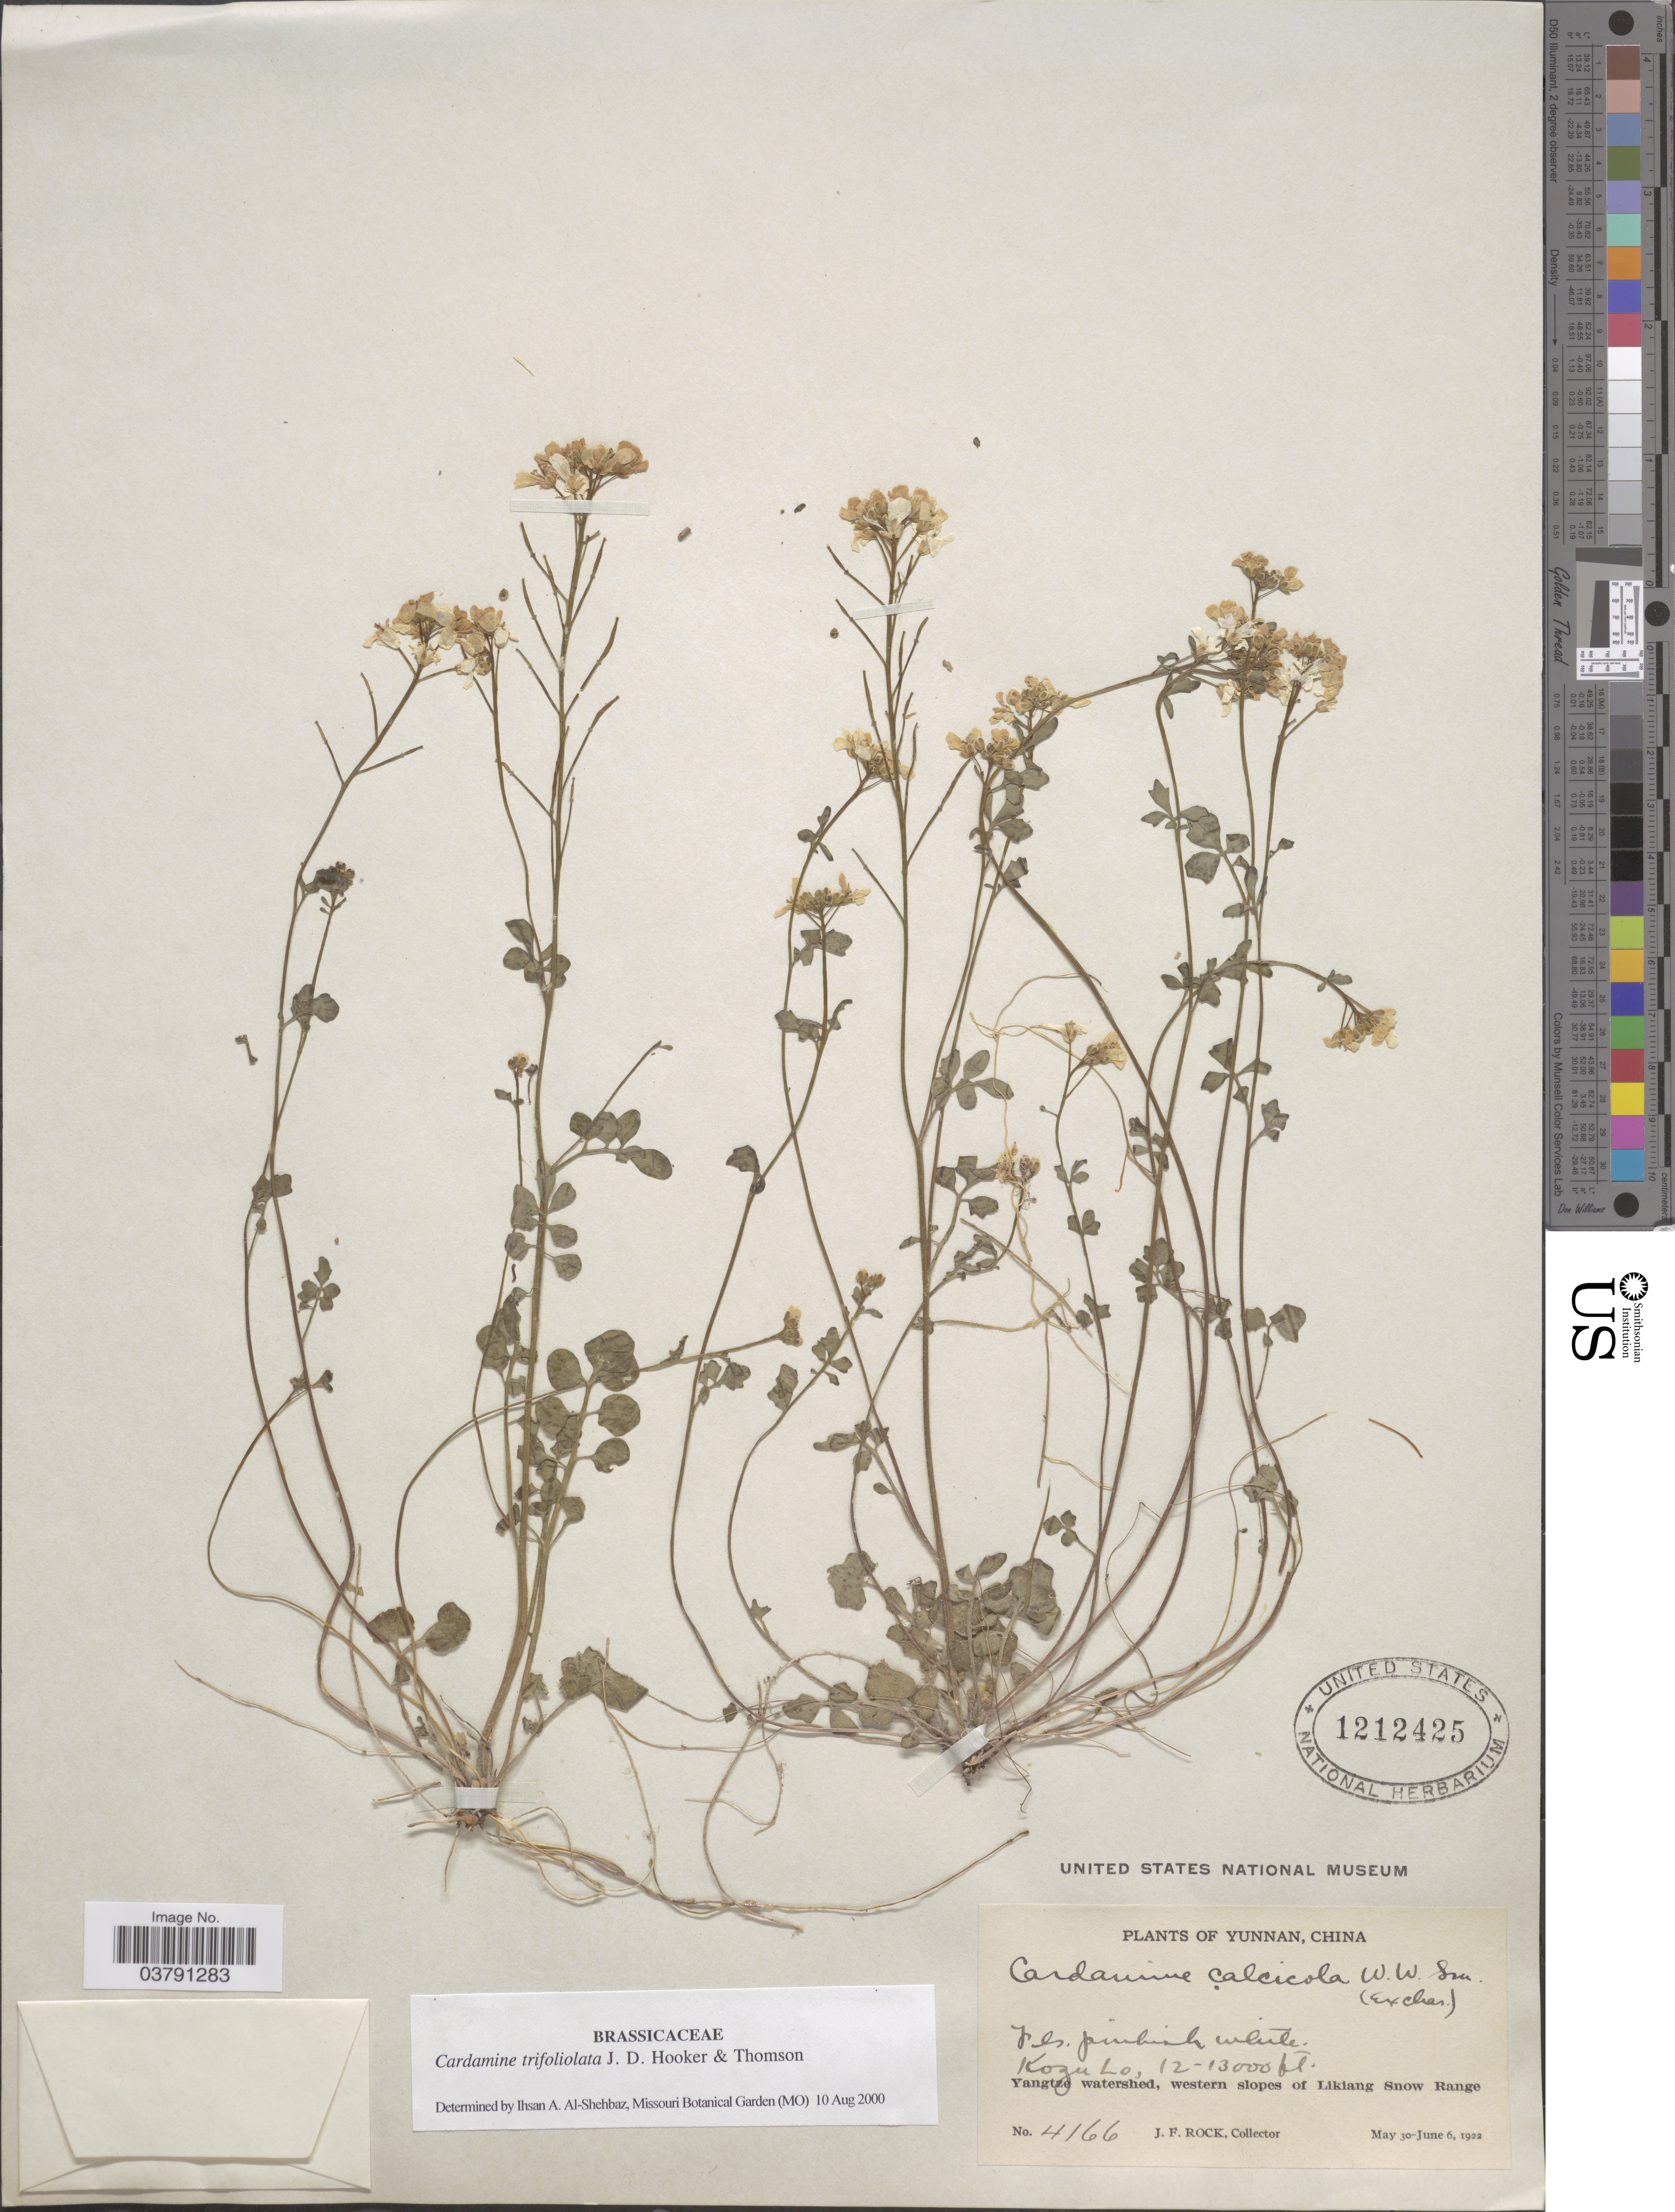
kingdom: Plantae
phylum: Tracheophyta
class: Magnoliopsida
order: Brassicales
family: Brassicaceae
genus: Cardamine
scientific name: Cardamine trifoliolata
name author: Hook. f. & Thoms.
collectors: J. Rock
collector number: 4166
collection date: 1922-05-30/1922-06-06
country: China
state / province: Yunnan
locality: Yunnan, China. Kozu Lo. Yangtze watershed. western slopes of Likiang Snow Range.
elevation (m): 3658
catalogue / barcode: US 1212425